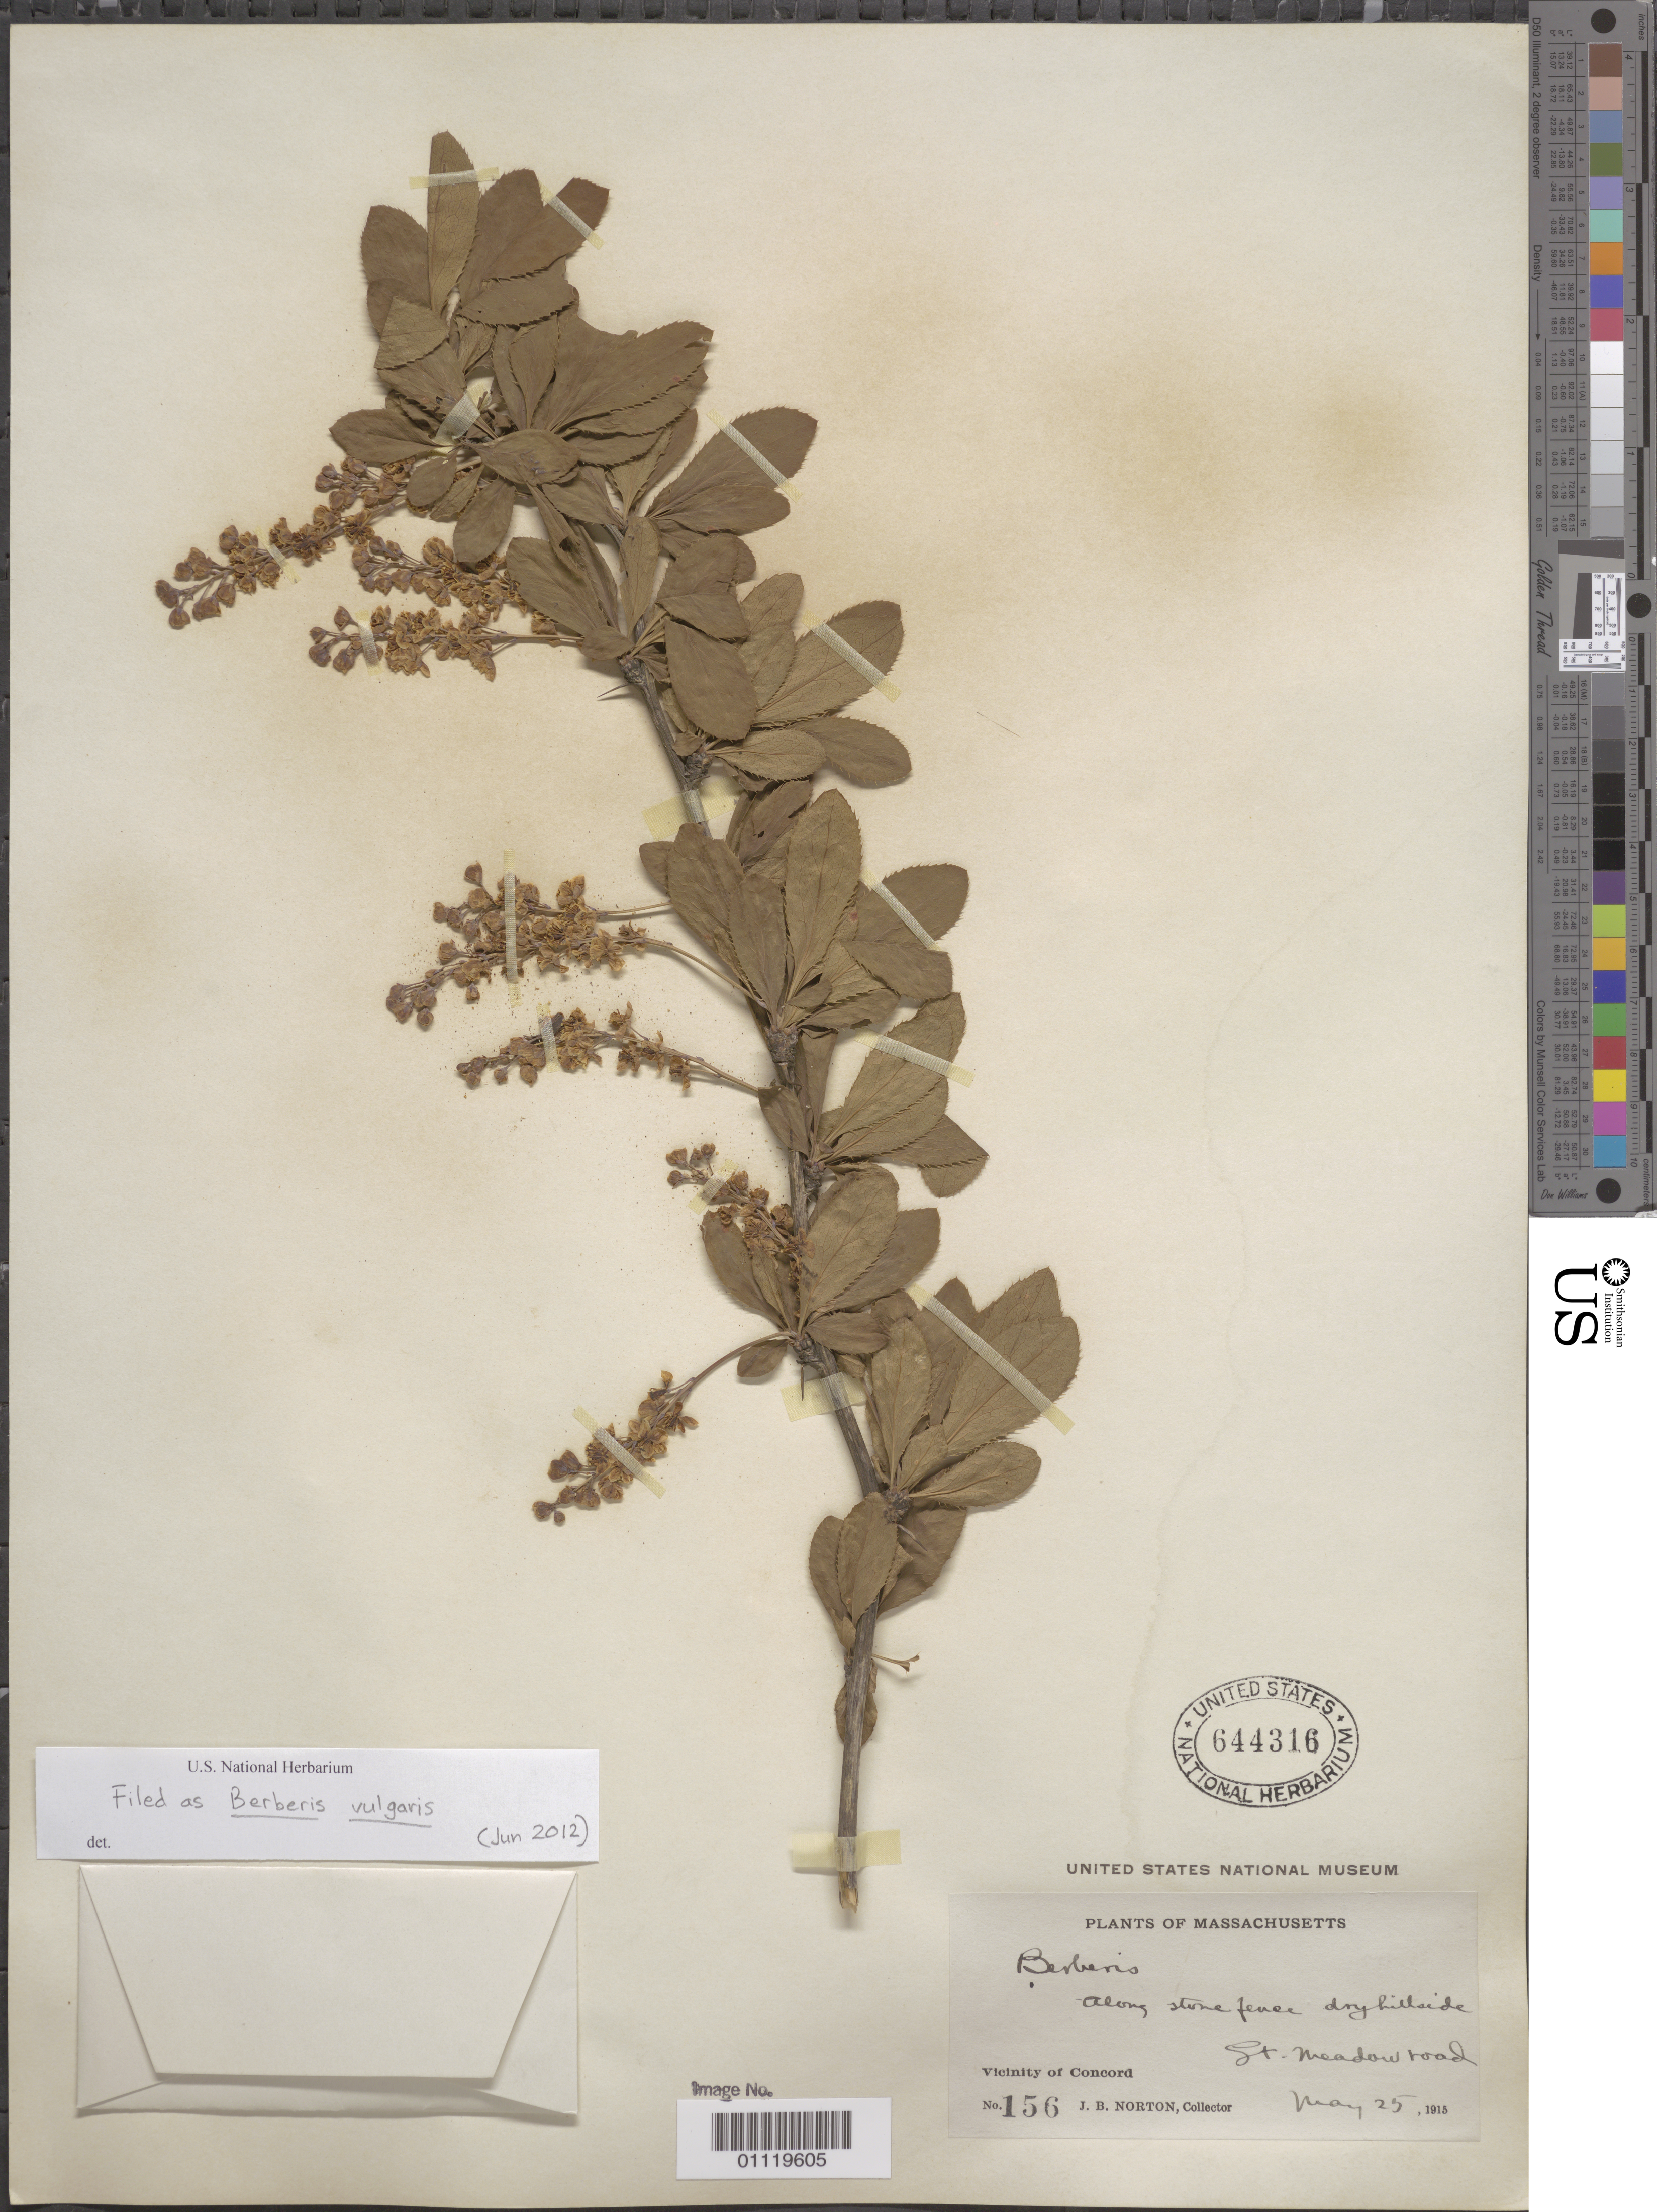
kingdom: Plantae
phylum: Tracheophyta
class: Magnoliopsida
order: Ranunculales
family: Berberidaceae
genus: Berberis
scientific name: Berberis vulgaris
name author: L.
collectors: J. Norton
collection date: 1913-05-25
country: United States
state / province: Massachusetts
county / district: Middlesex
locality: St. Meadow road, dry hillside, along home fence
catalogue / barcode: US 644316